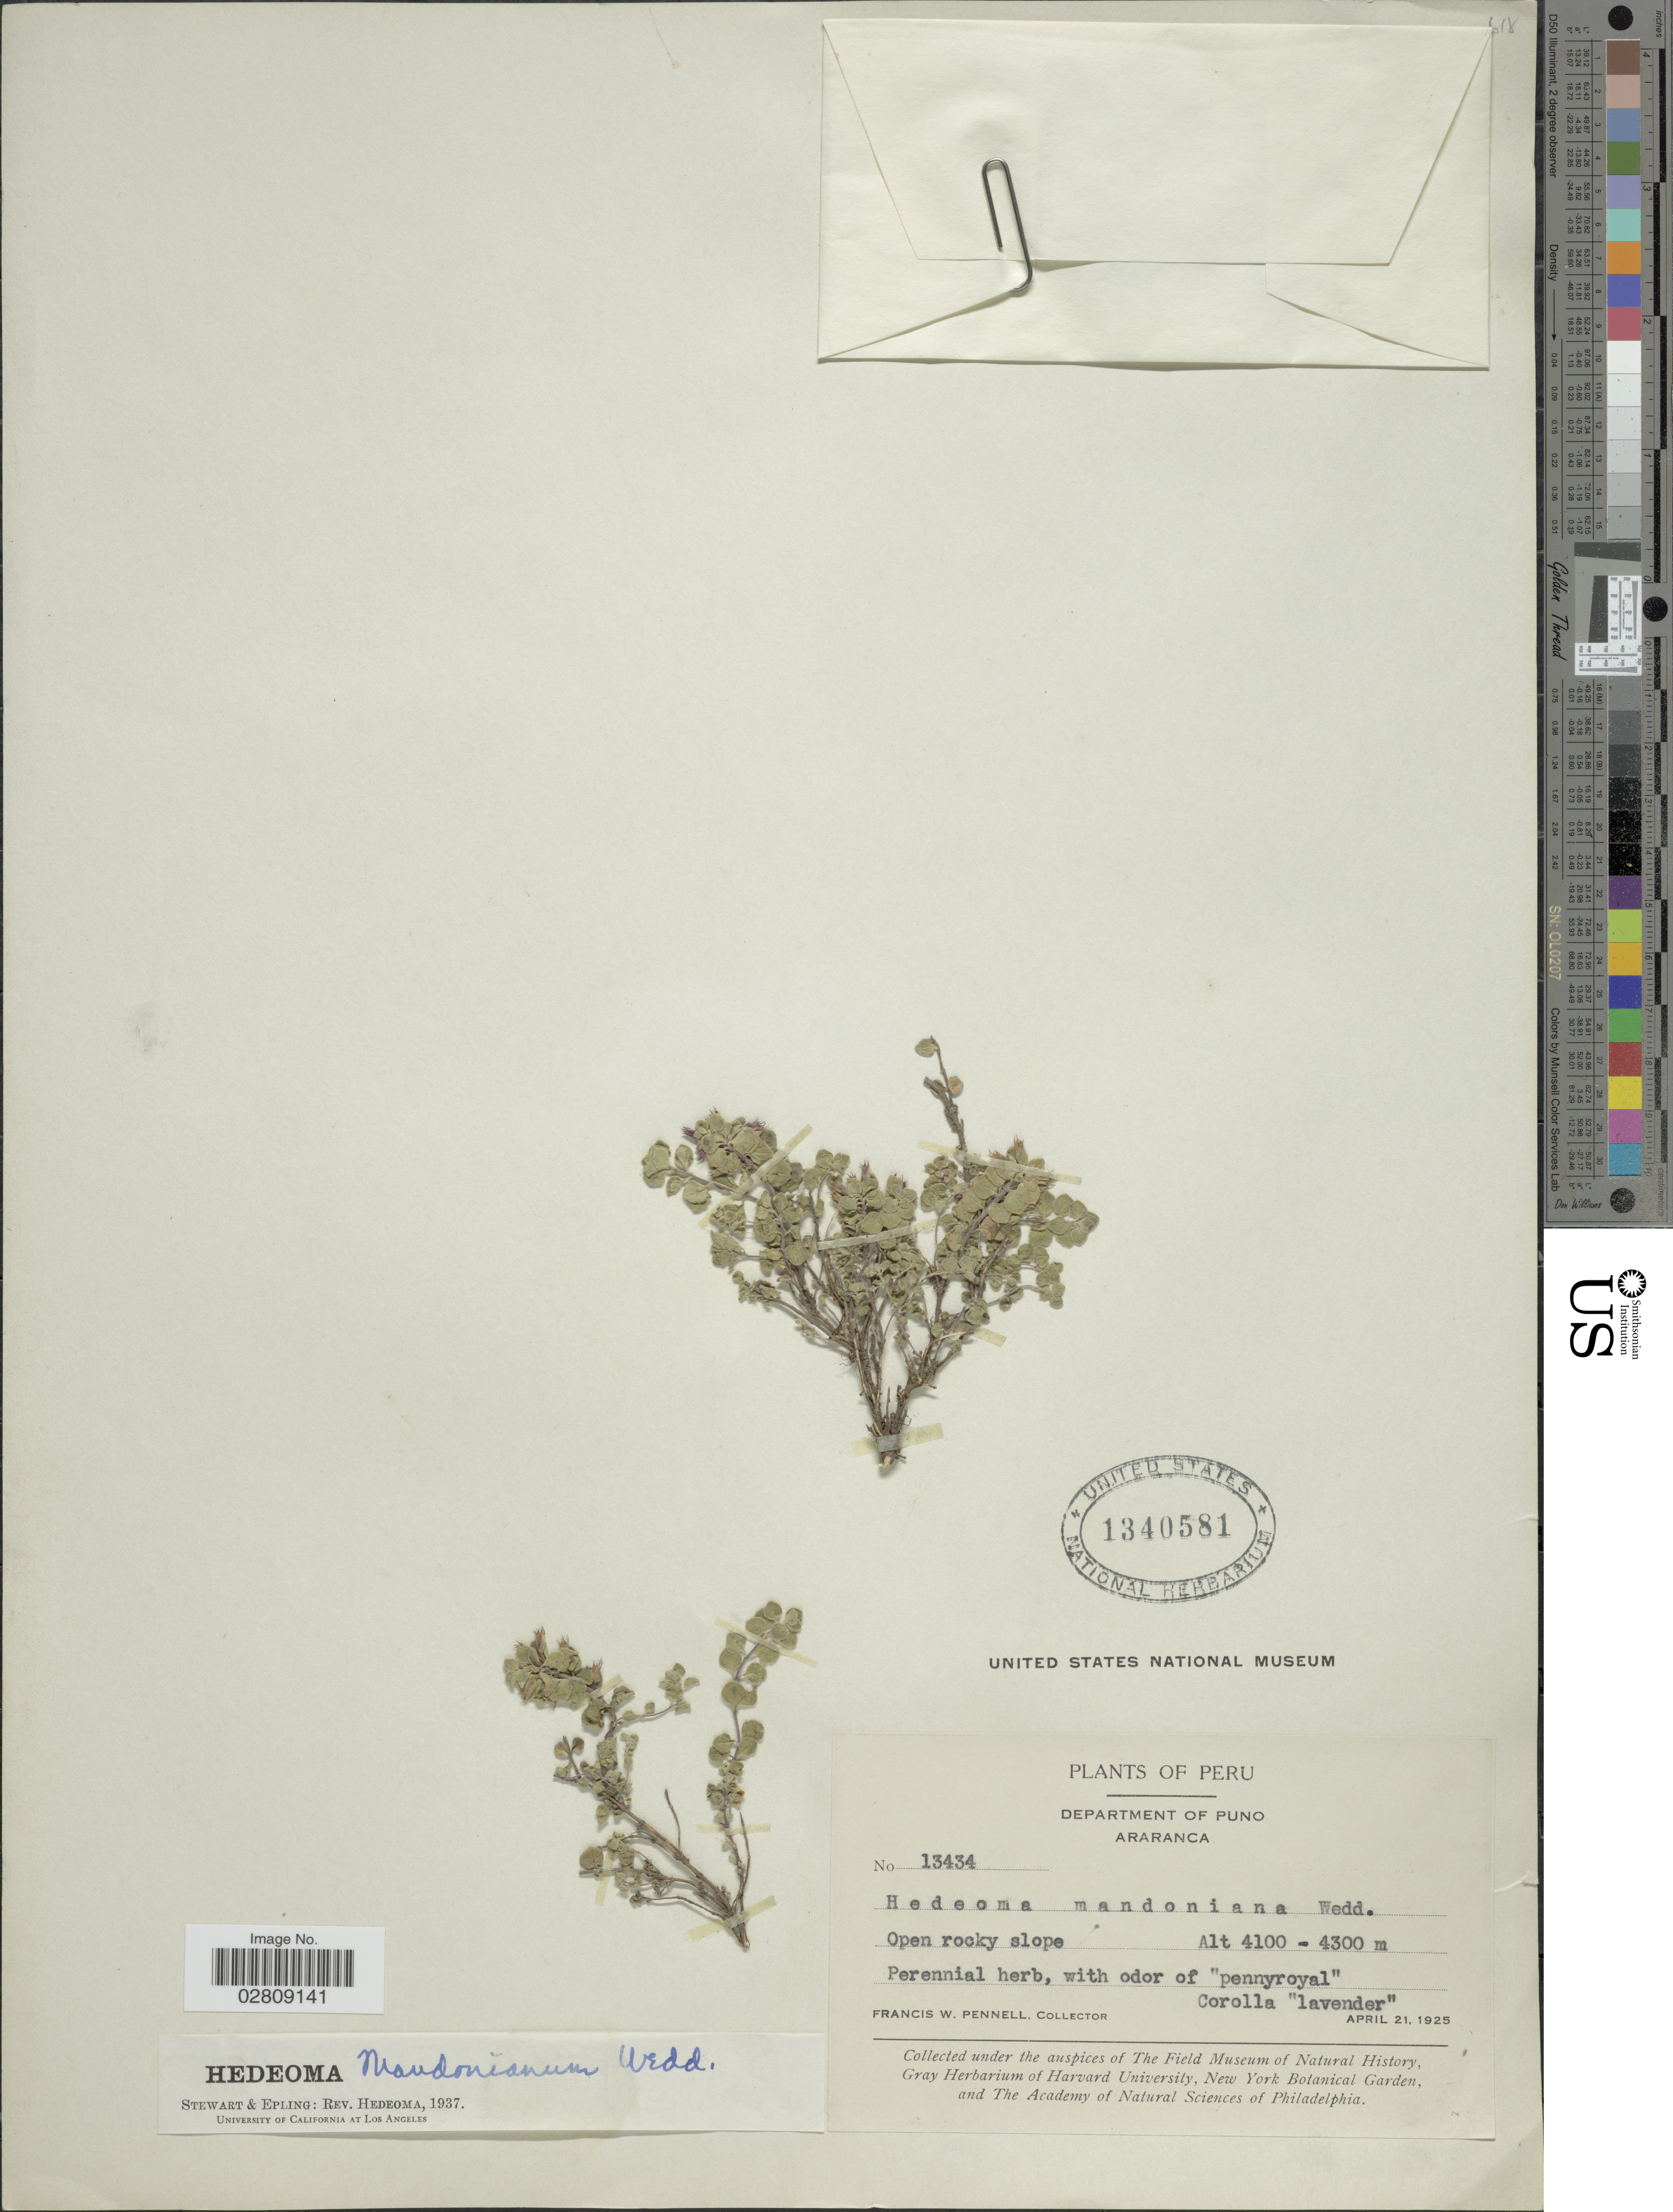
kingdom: Plantae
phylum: Tracheophyta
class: Magnoliopsida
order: Lamiales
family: Lamiaceae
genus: Hedeoma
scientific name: Hedeoma mandoniana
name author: Wedd.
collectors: F. W. Pennell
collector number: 13434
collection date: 1925-04-21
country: Peru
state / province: Puno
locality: Department of Puno, Araranca.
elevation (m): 4100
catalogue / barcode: US 1340581